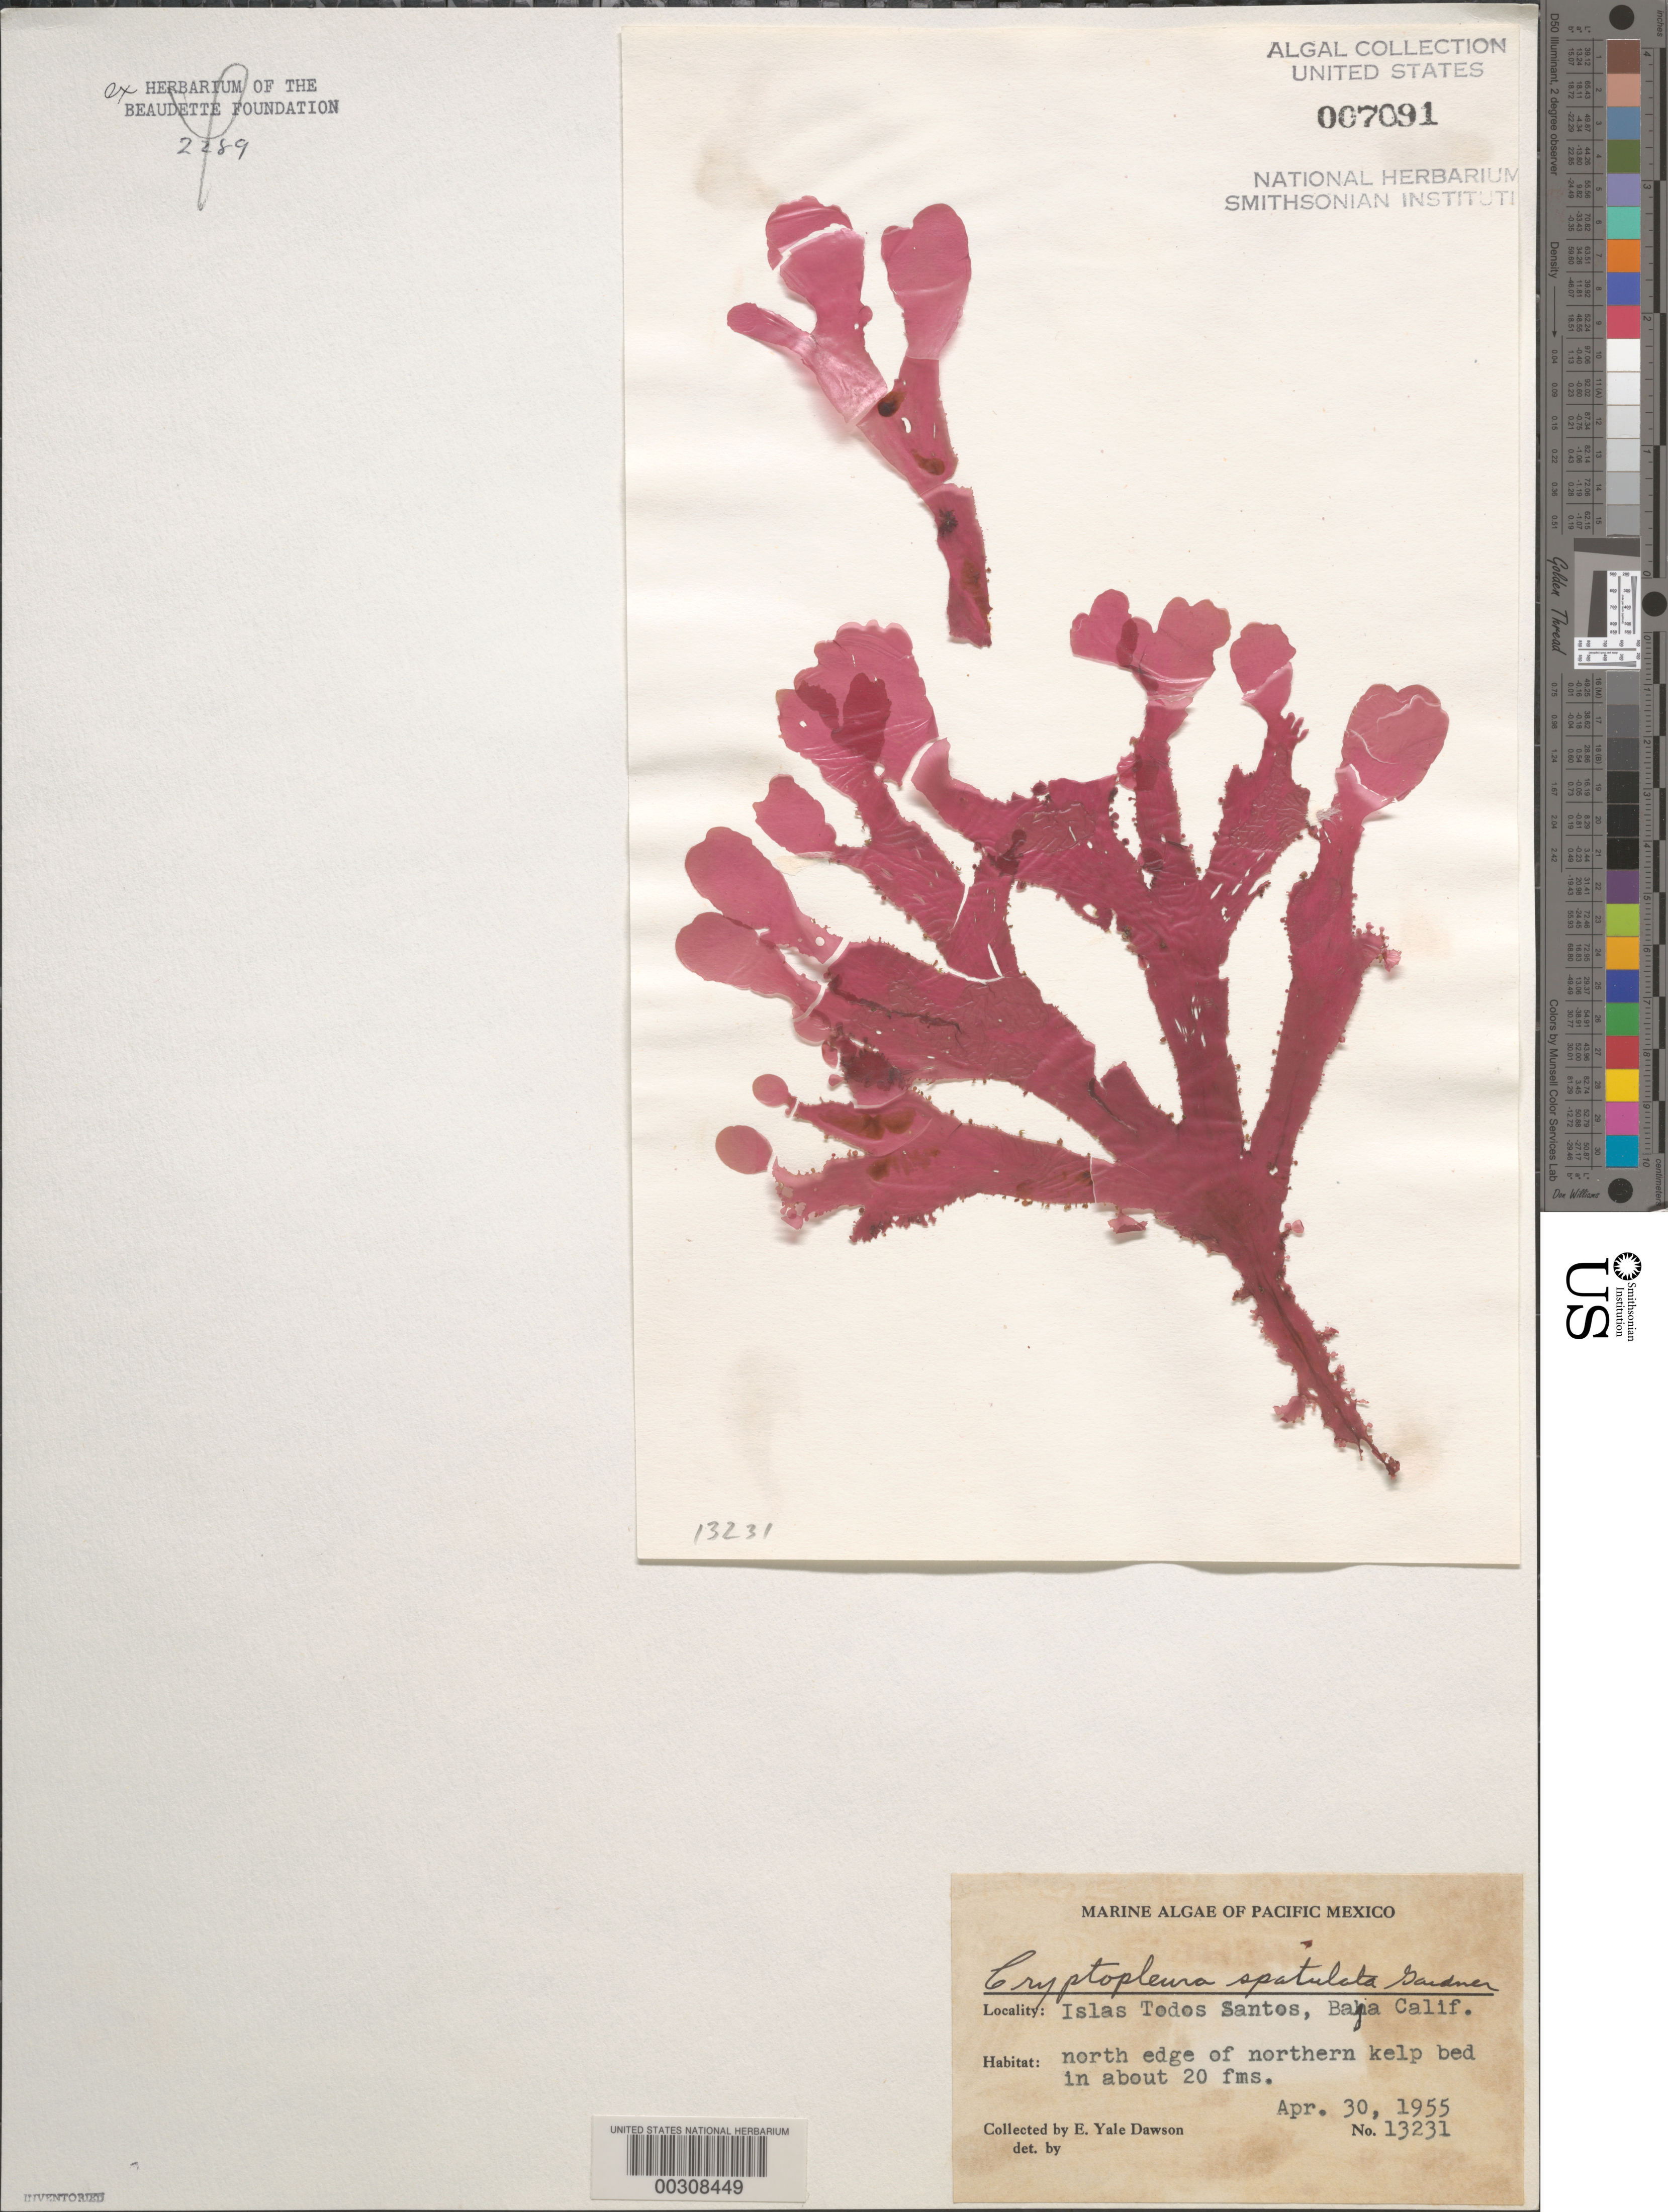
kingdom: Plantae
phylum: Rhodophyta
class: Florideophyceae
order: Ceramiales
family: Delesseriaceae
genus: Cryptopleura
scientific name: Cryptopleura spatulata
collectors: E. Y. Dawson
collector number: EYD 13231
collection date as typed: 30 Apr 1955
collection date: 1955-04-30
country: Mexico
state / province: Baja California Norte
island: Islas de Todos Santos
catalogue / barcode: US 7091